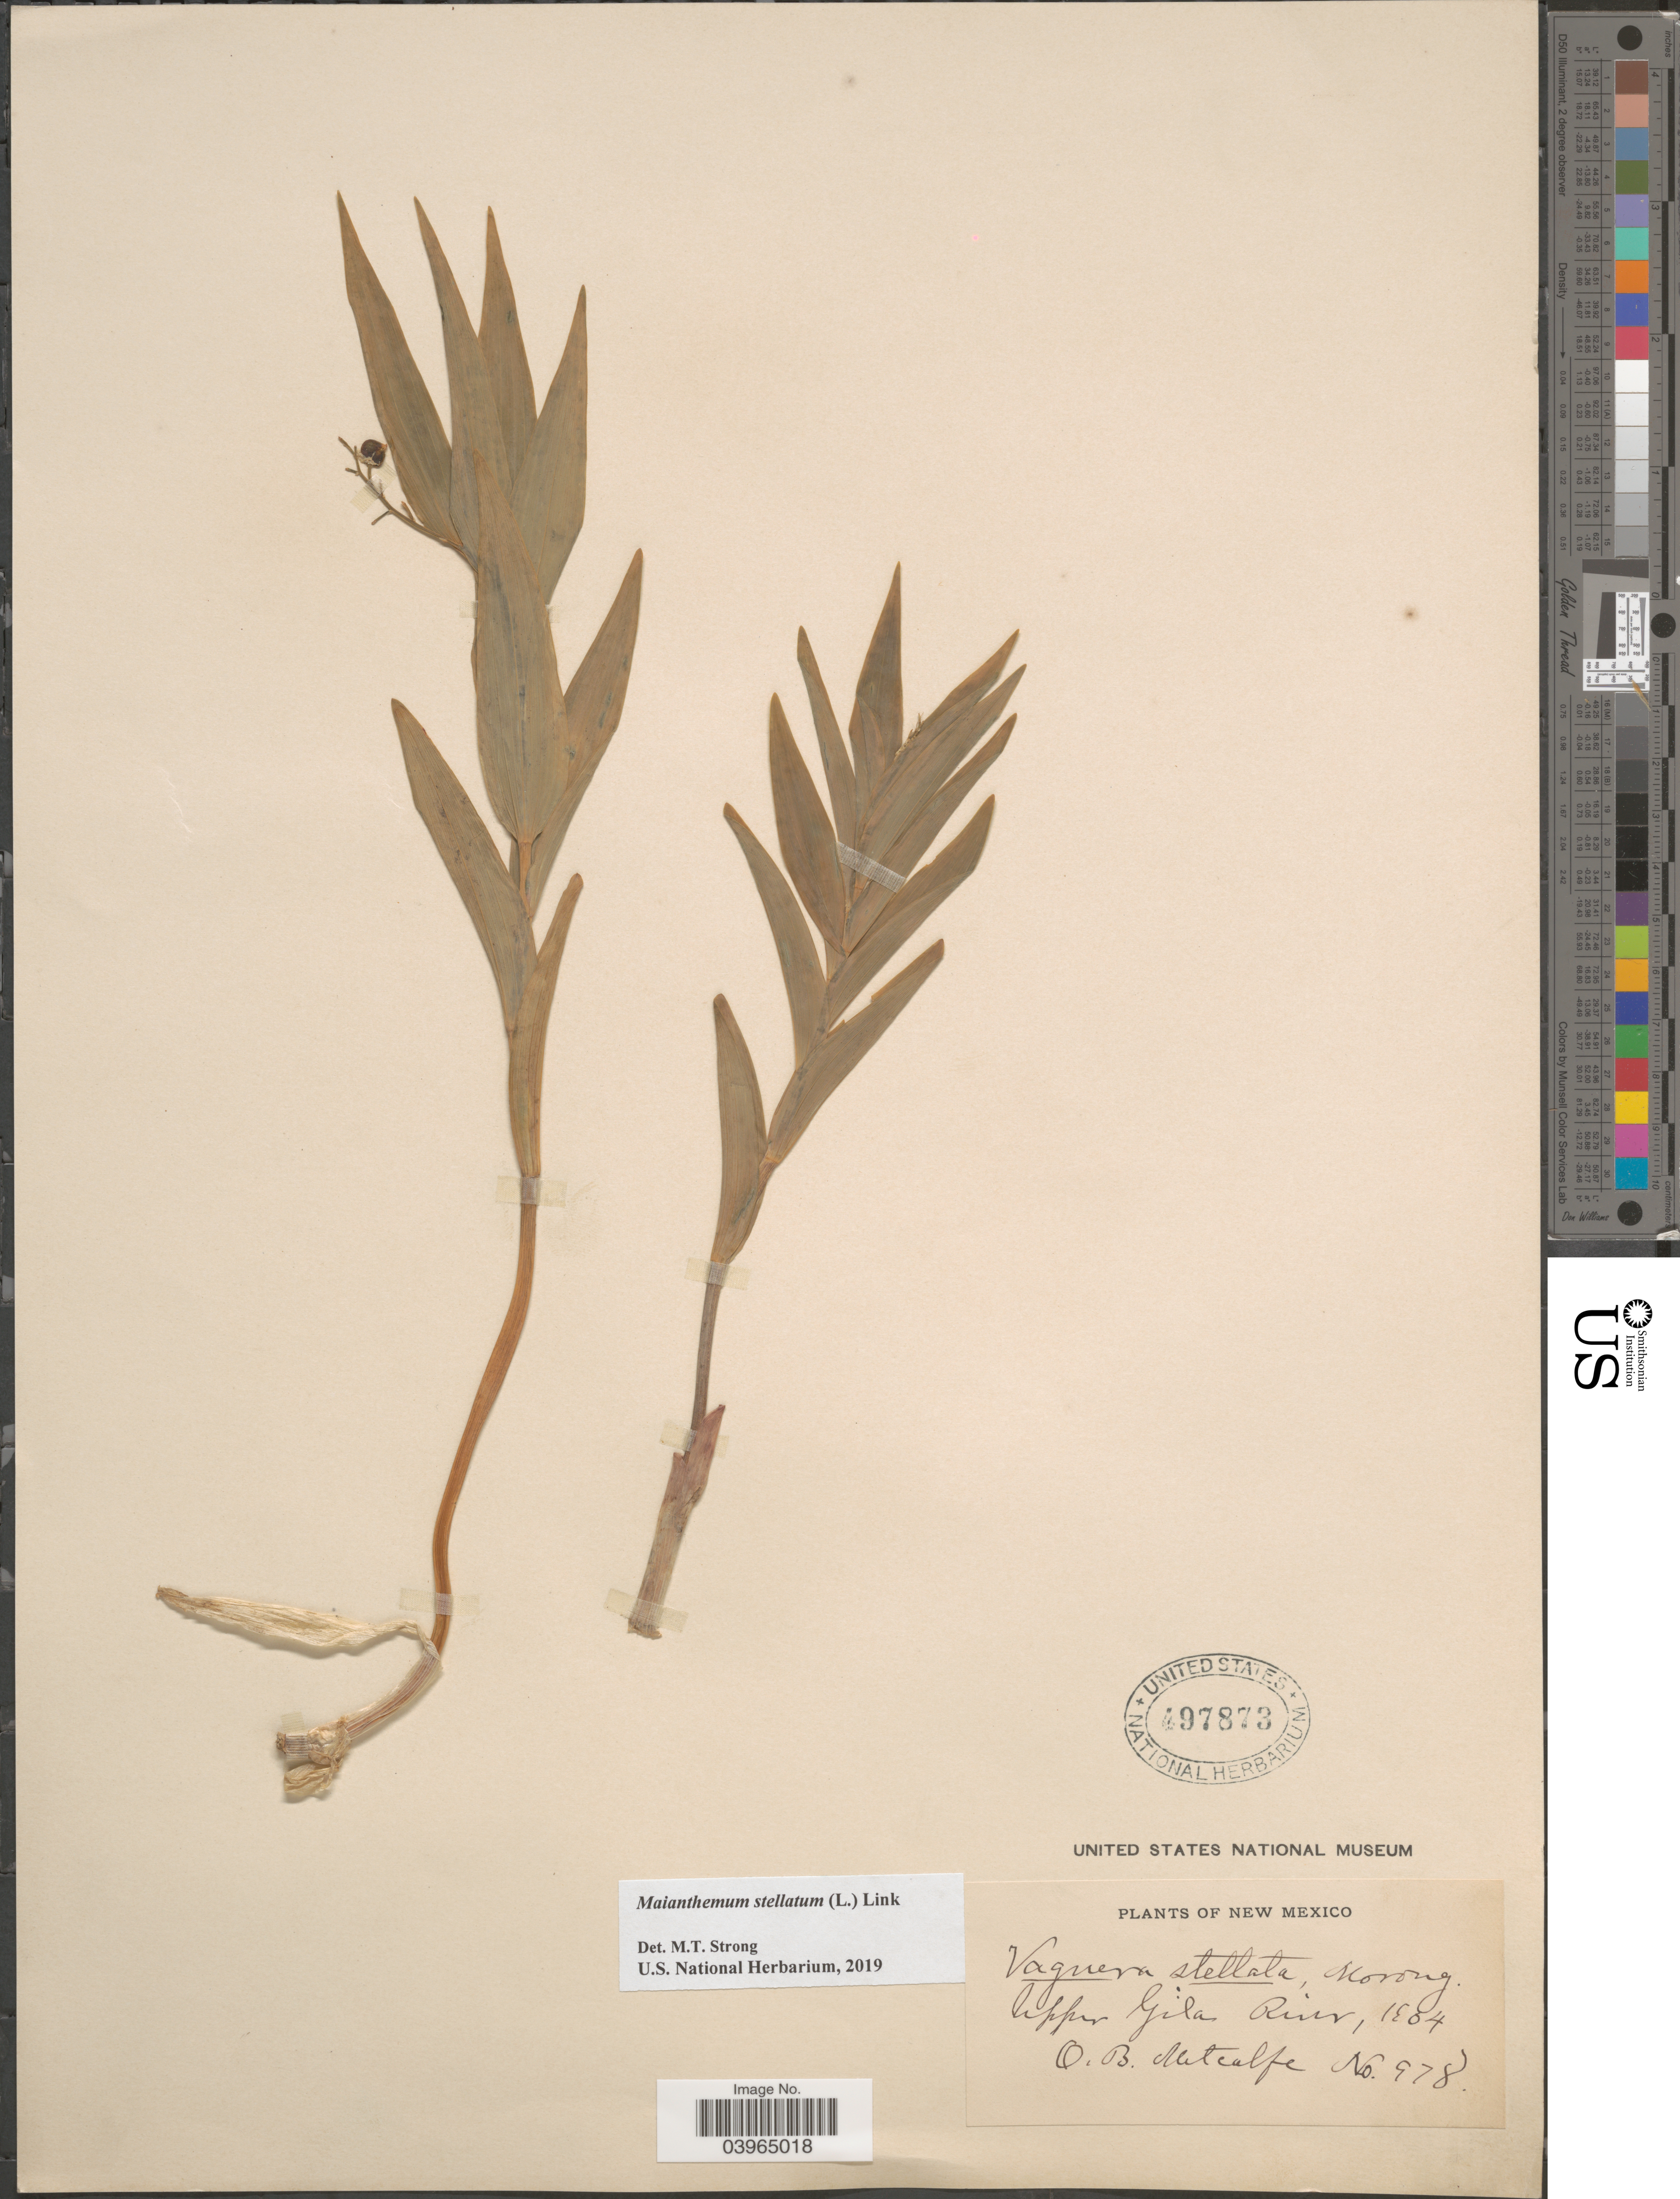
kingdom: Plantae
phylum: Tracheophyta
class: Liliopsida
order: Asparagales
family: Asparagaceae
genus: Maianthemum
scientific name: Maianthemum stellatum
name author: (L.) Link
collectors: O. B. Metcalfe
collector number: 978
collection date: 1864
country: United States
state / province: New Mexico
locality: Upper Gila River.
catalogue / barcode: US 497873